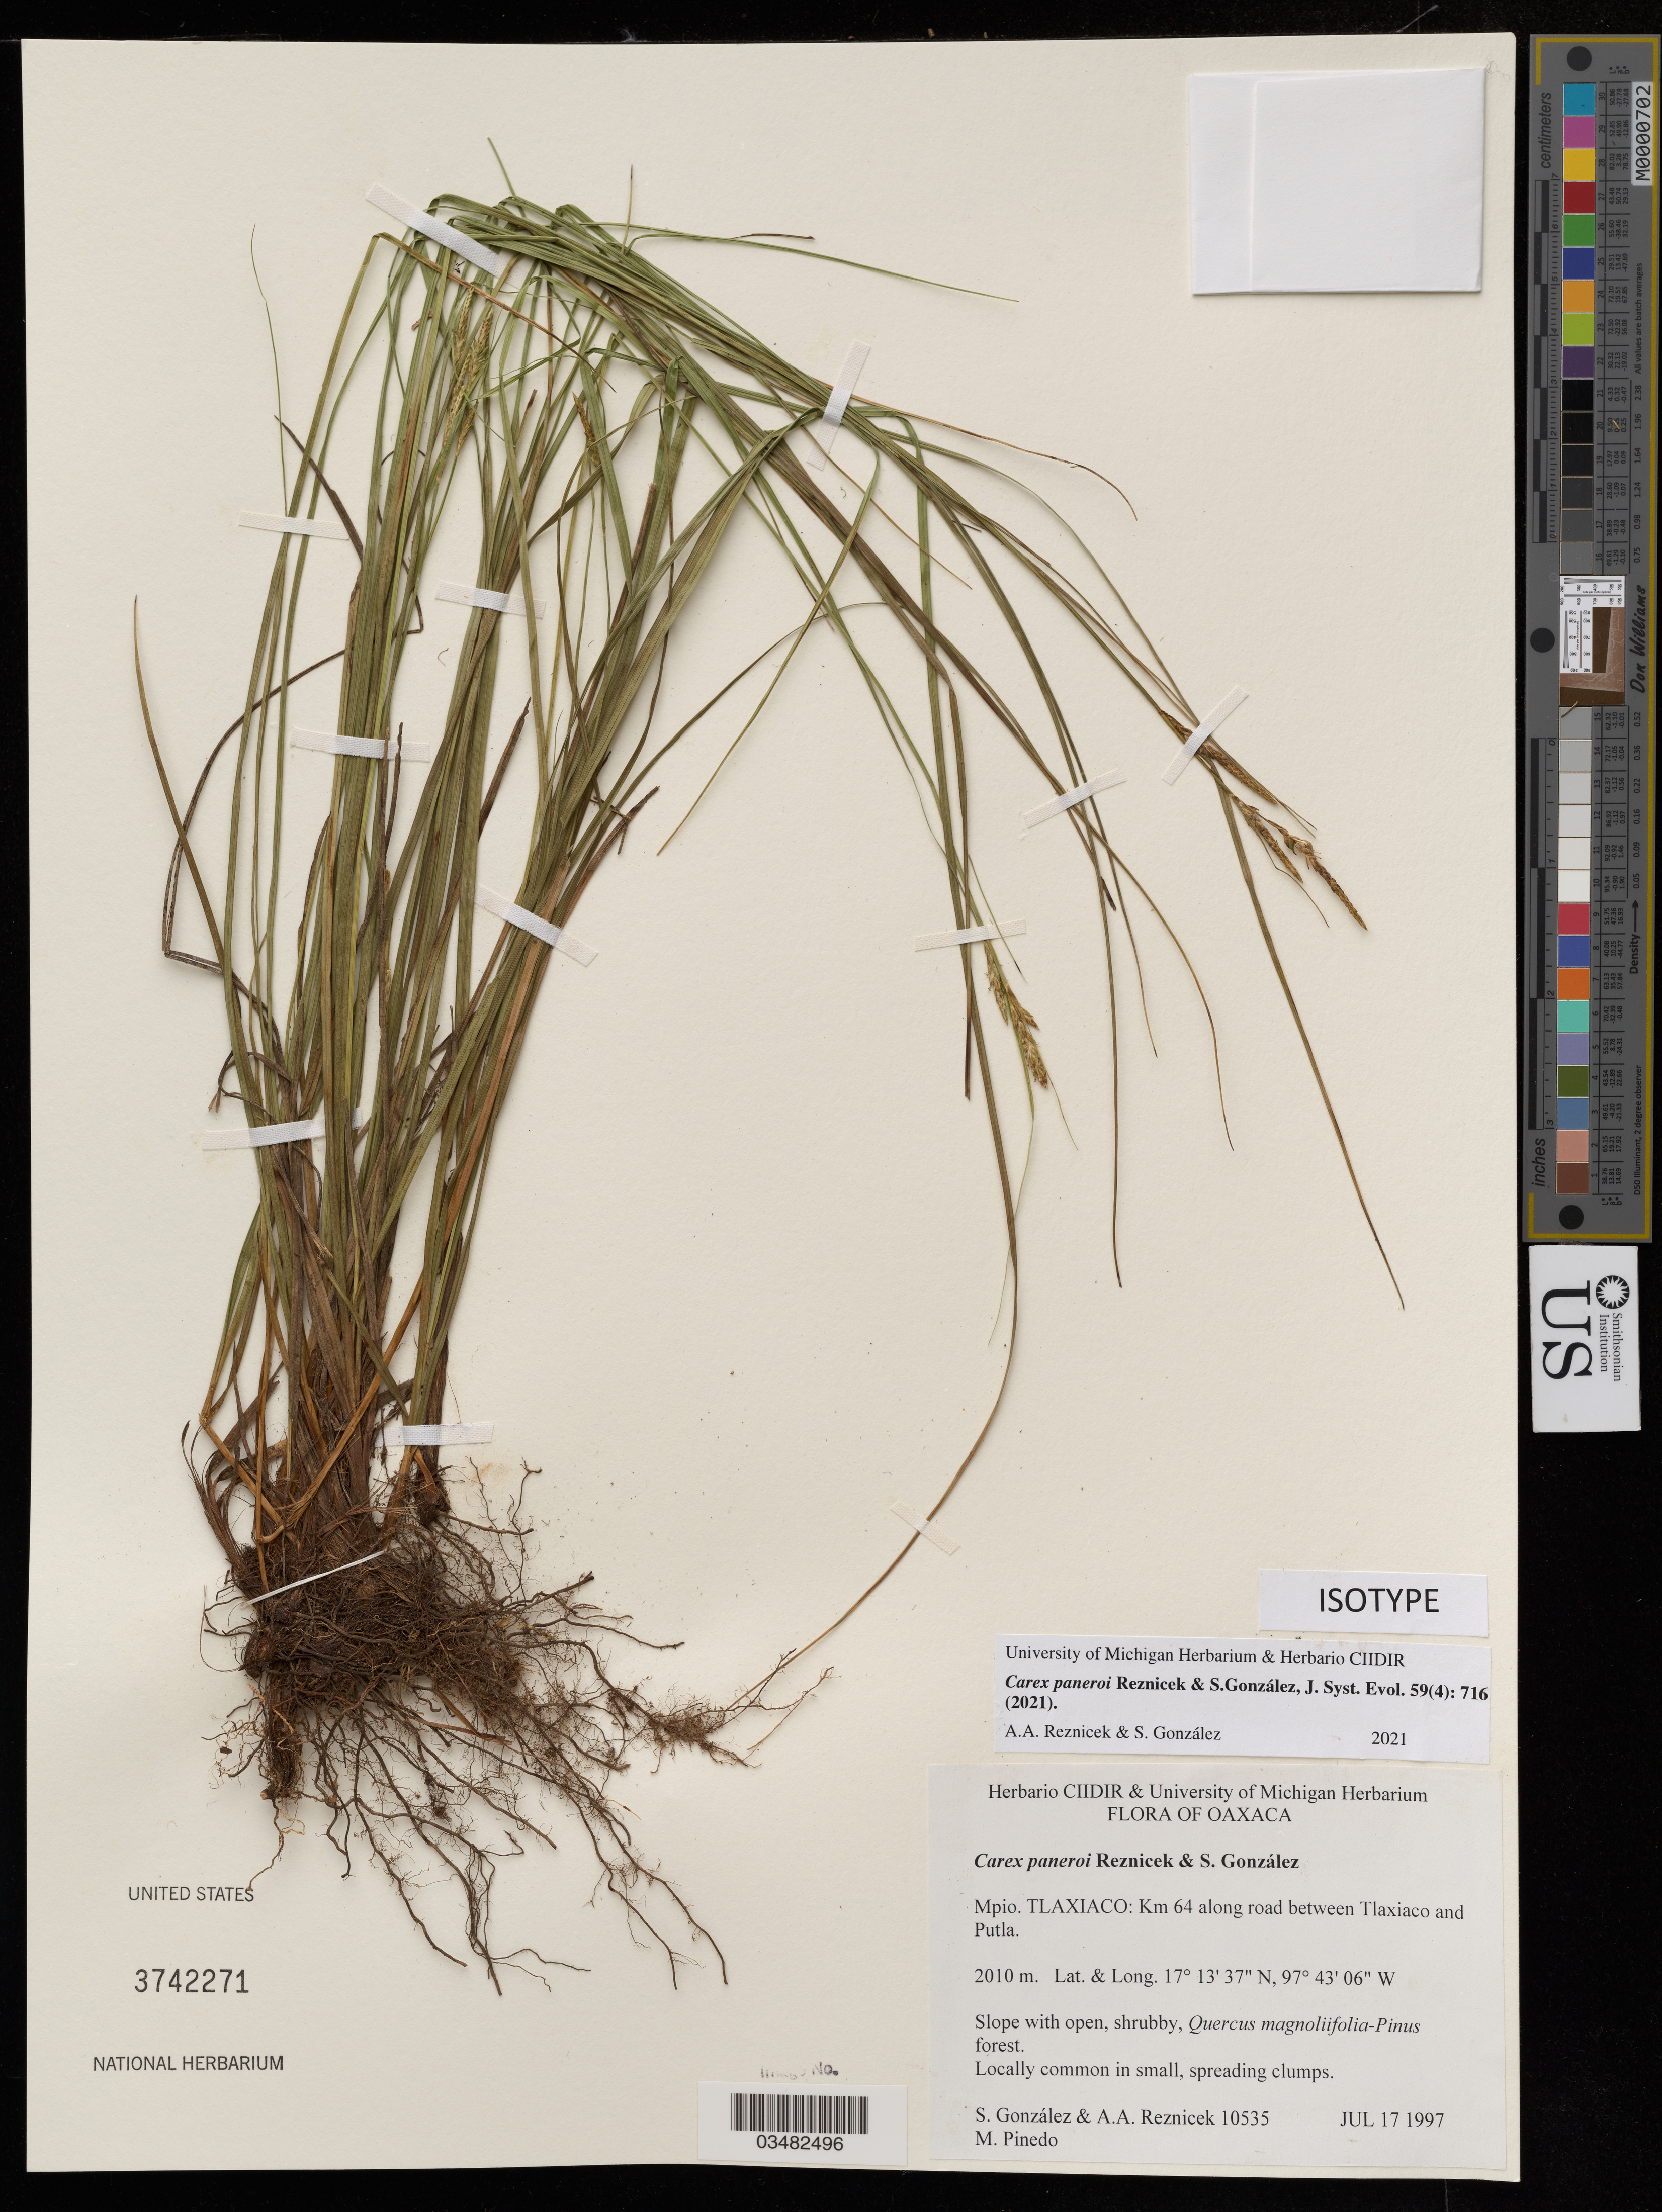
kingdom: Plantae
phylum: Tracheophyta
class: Liliopsida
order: Poales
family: Cyperaceae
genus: Carex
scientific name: Carex paneroi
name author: Reznicek & S.González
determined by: Reznicek, A. A.; Gonzalez, M. S.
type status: Isotype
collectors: M. S. González-Elizondo, A. A. Reznicek & M. Pinedo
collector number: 10535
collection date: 1996-07-17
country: Mexico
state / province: Oaxaca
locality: Mpio. Tlaxiaco, Km 64 along road between Tlaxiaco and Putla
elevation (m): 2010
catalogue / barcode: US 3742271